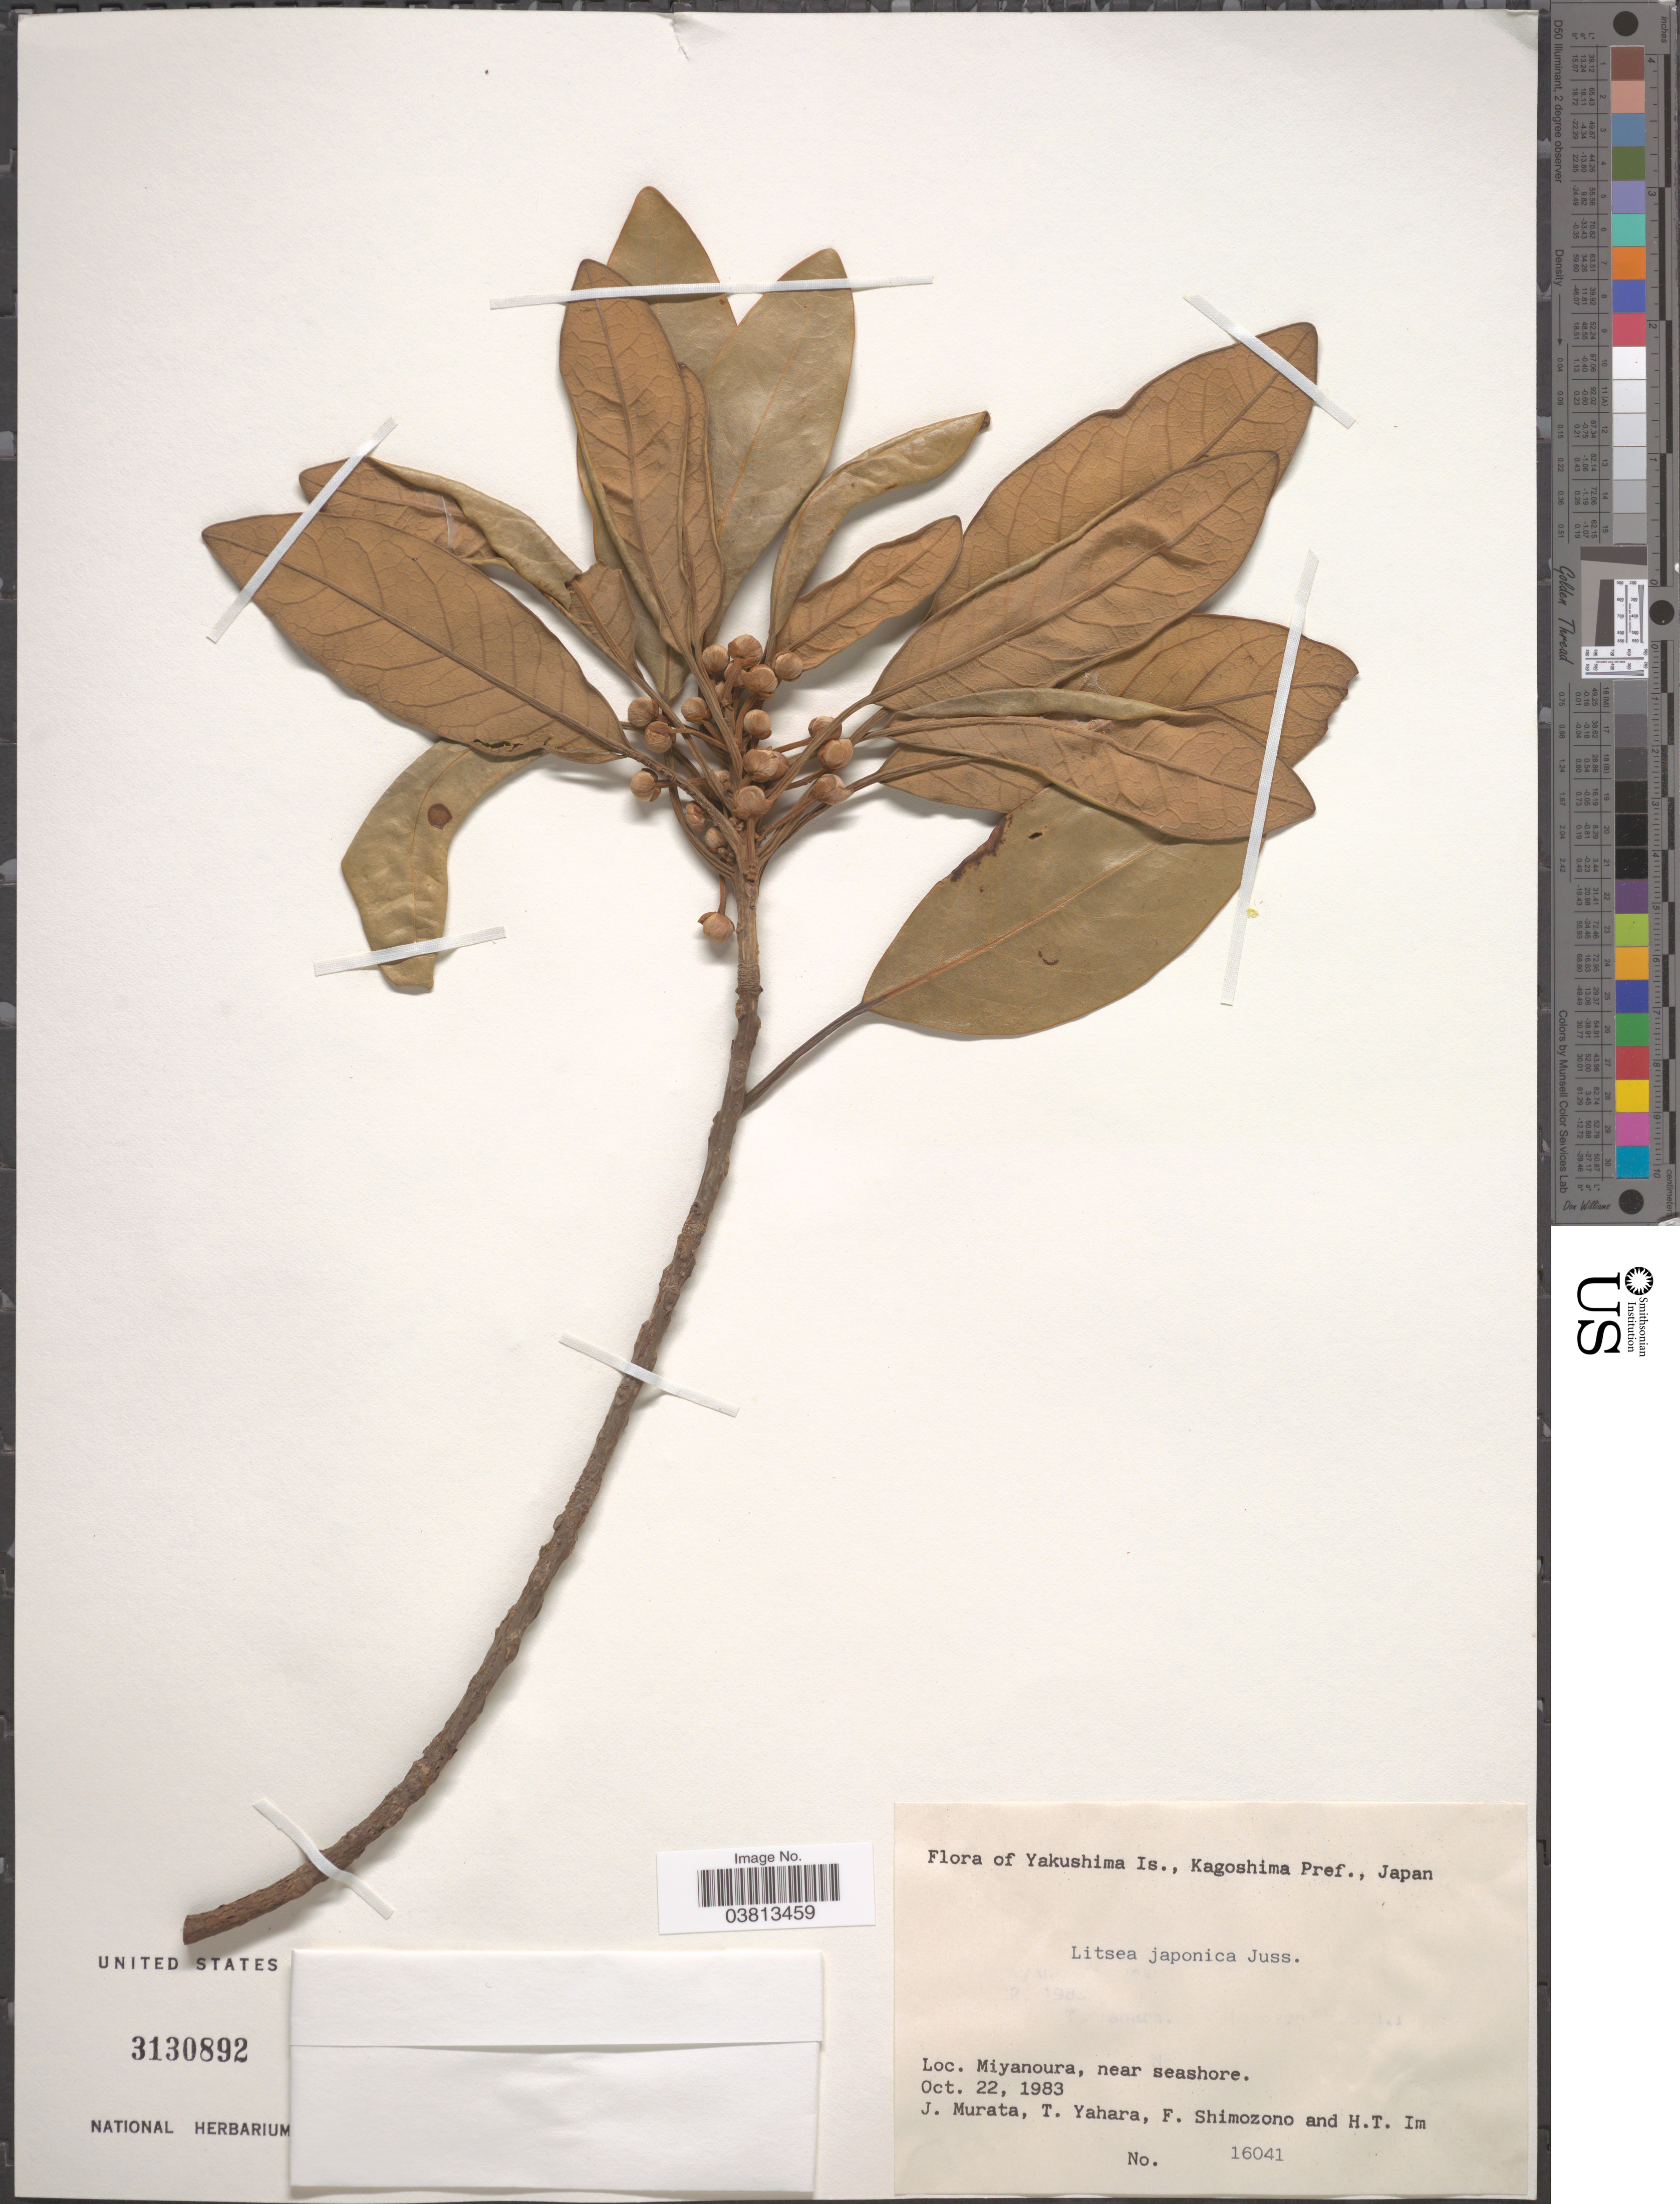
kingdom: Plantae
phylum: Tracheophyta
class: Magnoliopsida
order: Laurales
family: Lauraceae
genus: Litsea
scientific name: Litsea japonica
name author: (Thunb.) Juss.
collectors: J. Murata, T. Yahara, F. Shimozono & H. Im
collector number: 16041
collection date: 1983-10-22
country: Japan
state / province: Kagosima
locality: Yakushima Is., Kagoshima Pref. Miyanoura, near seashore.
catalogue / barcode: US 3130892